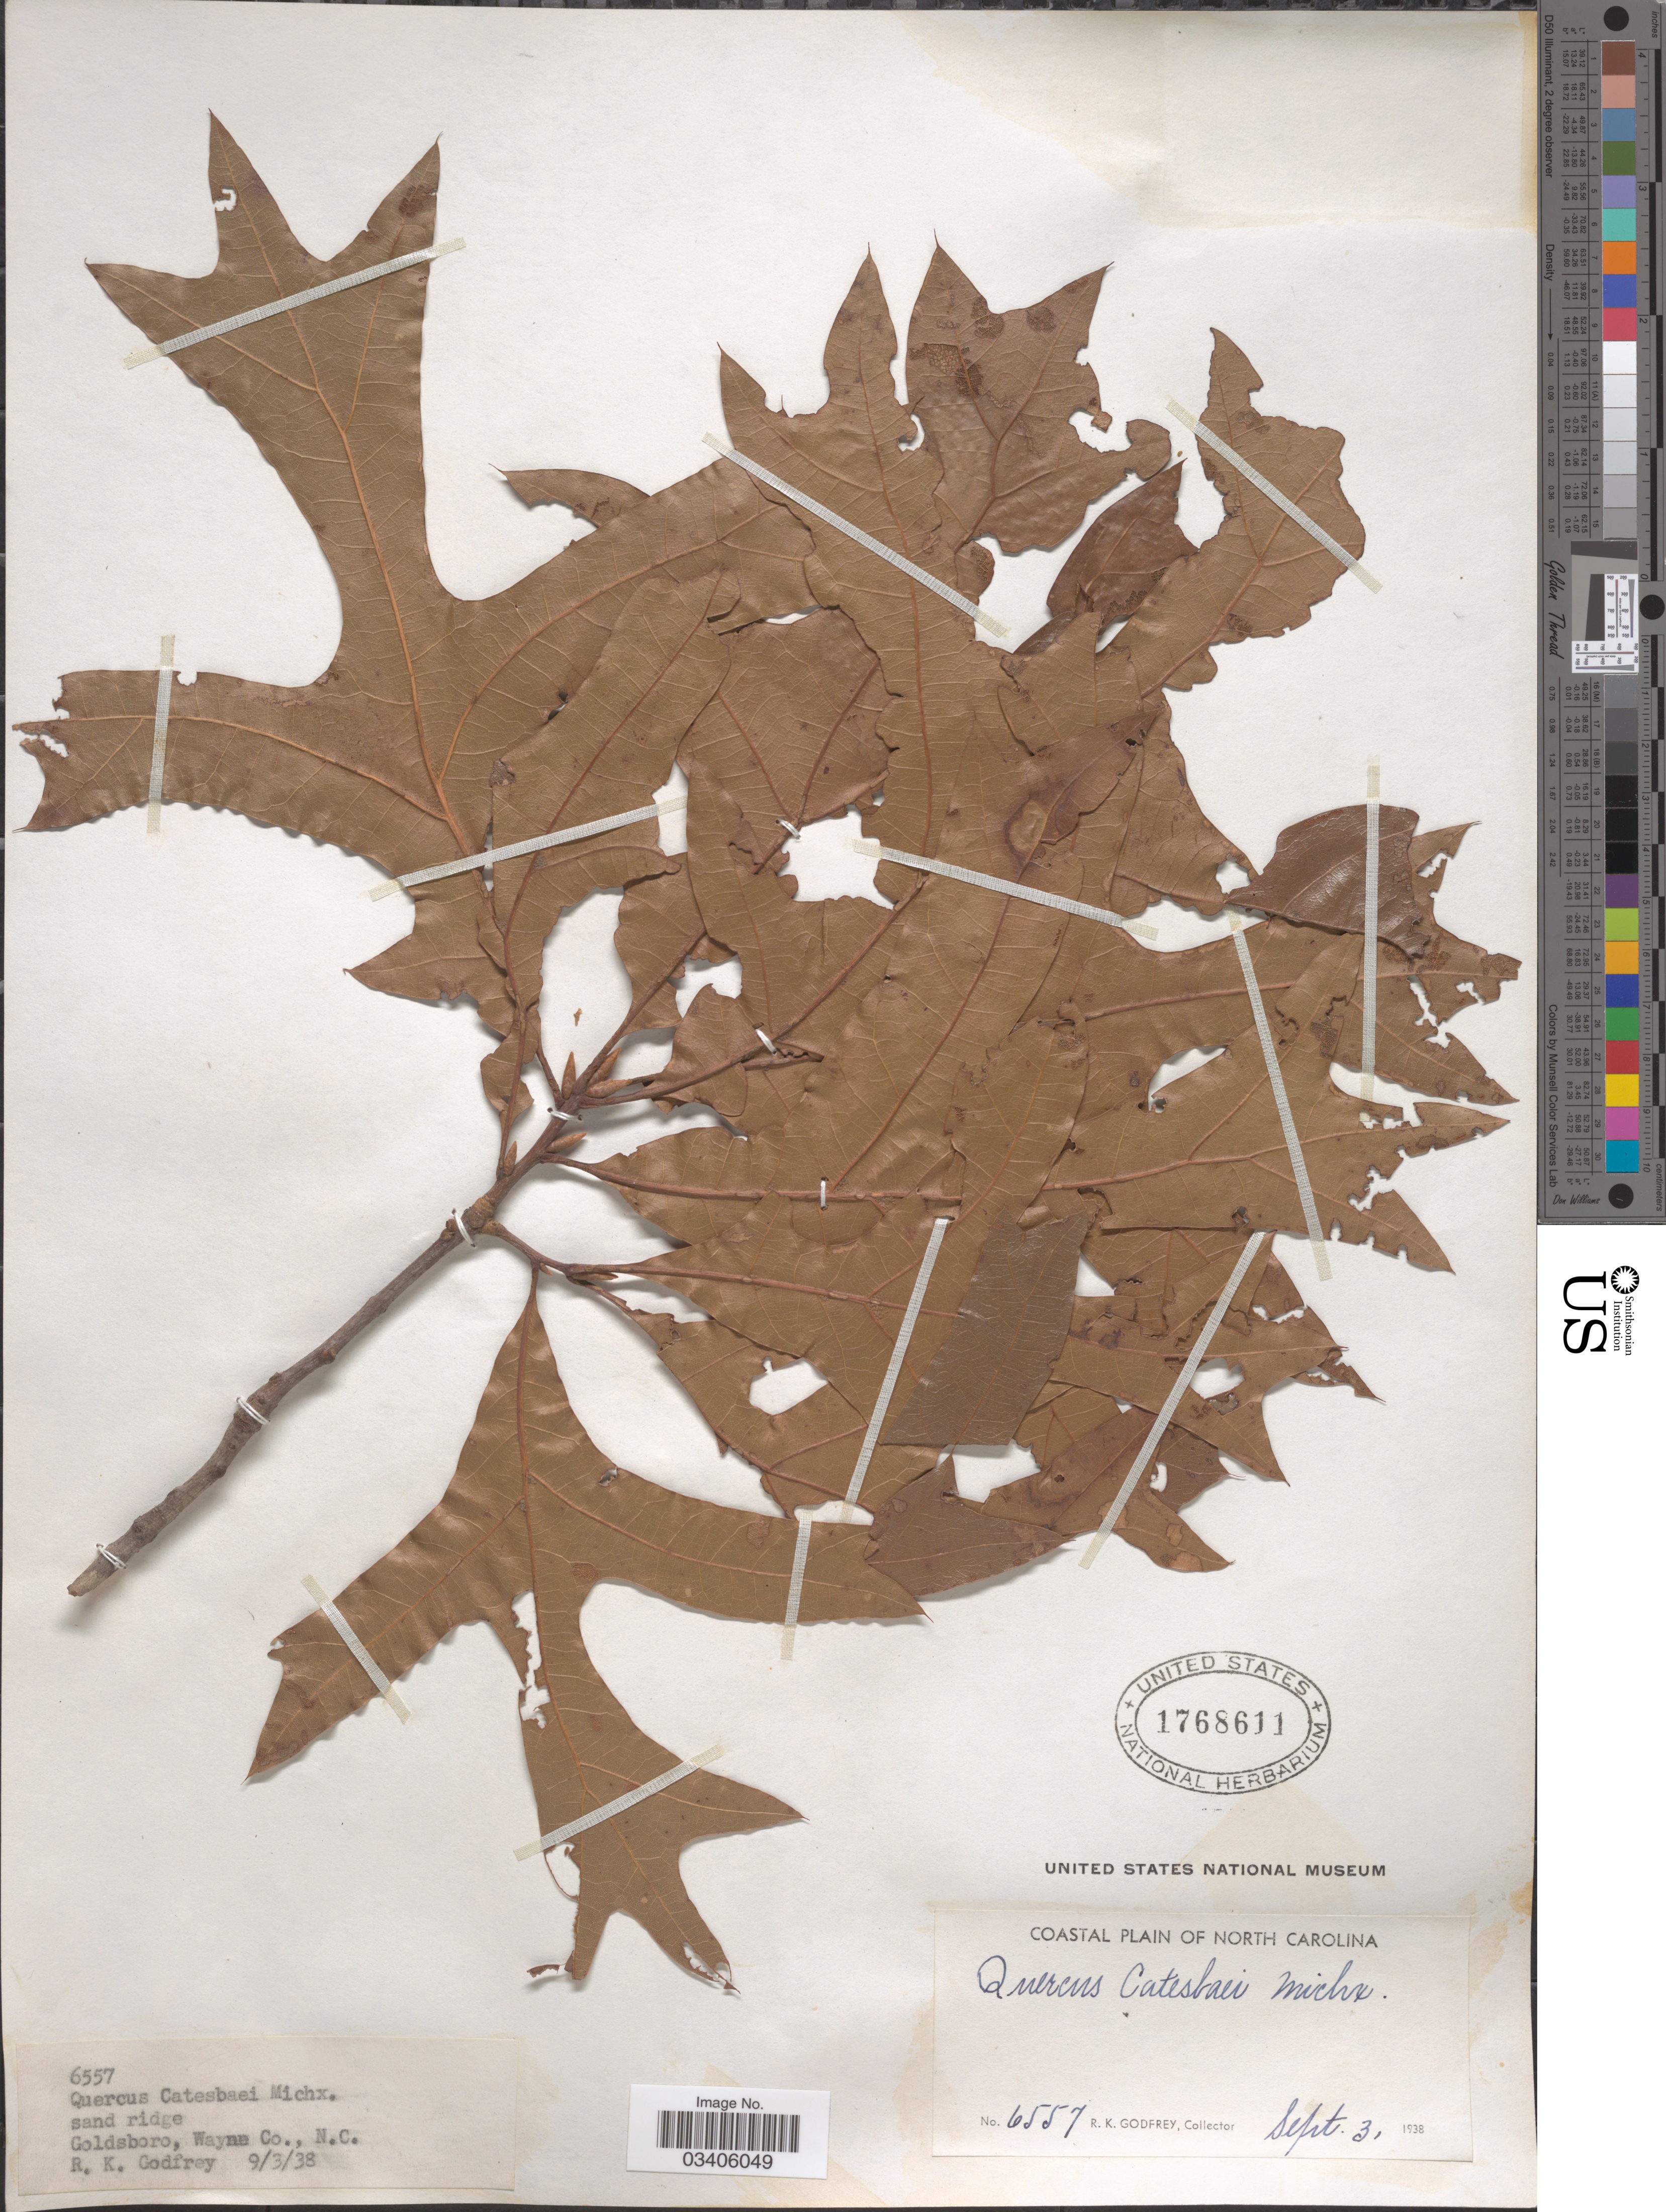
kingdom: Plantae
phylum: Tracheophyta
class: Magnoliopsida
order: Fagales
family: Fagaceae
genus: Quercus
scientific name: Quercus laevis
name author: Walter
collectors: R. K. Godfrey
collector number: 6557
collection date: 1938-09-03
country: United States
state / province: North Carolina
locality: Coastal Plain of North Carolina. Goldsboro, Wayne Co.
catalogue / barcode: US 1768611